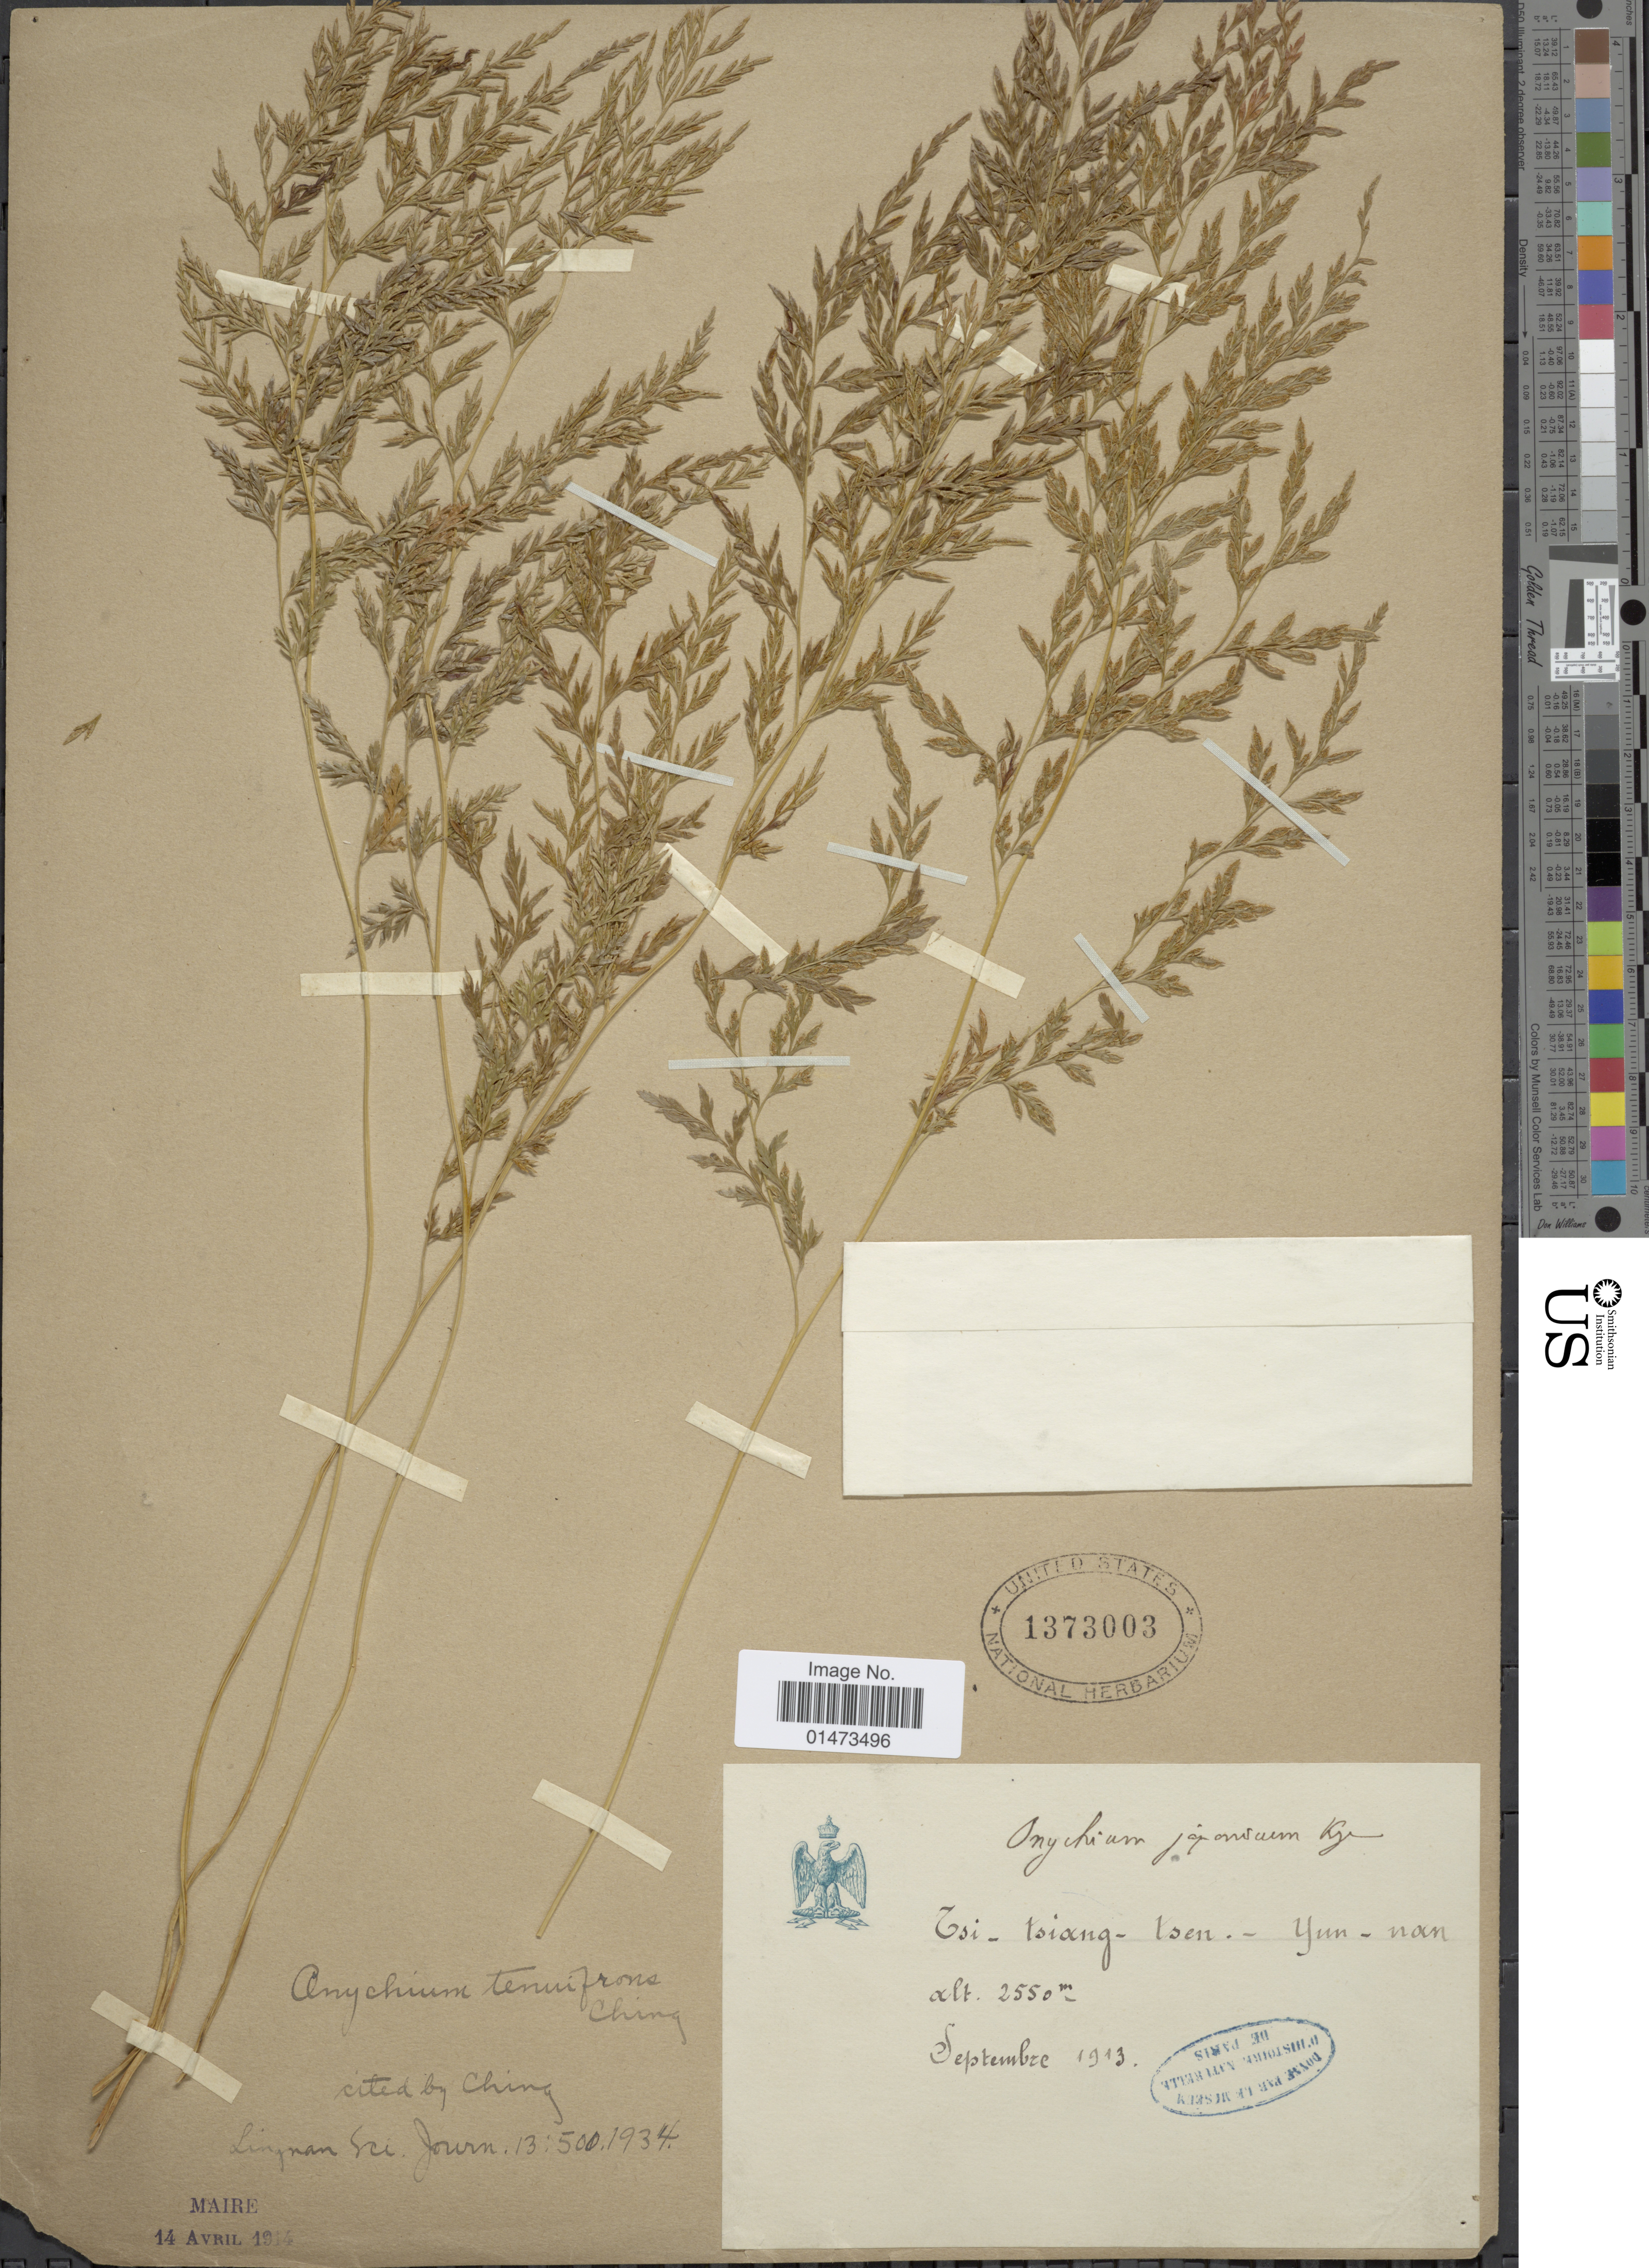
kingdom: Plantae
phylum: Tracheophyta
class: Polypodiopsida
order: Polypodiales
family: Pteridaceae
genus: Onychium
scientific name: Onychium tenuifrons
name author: Ching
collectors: Maire, --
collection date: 1913-09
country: China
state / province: Yunnan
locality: Tsi-Tsiang-Tsen. Lingnan Sci. Jown. [interpreted]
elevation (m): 2550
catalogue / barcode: US 1373003